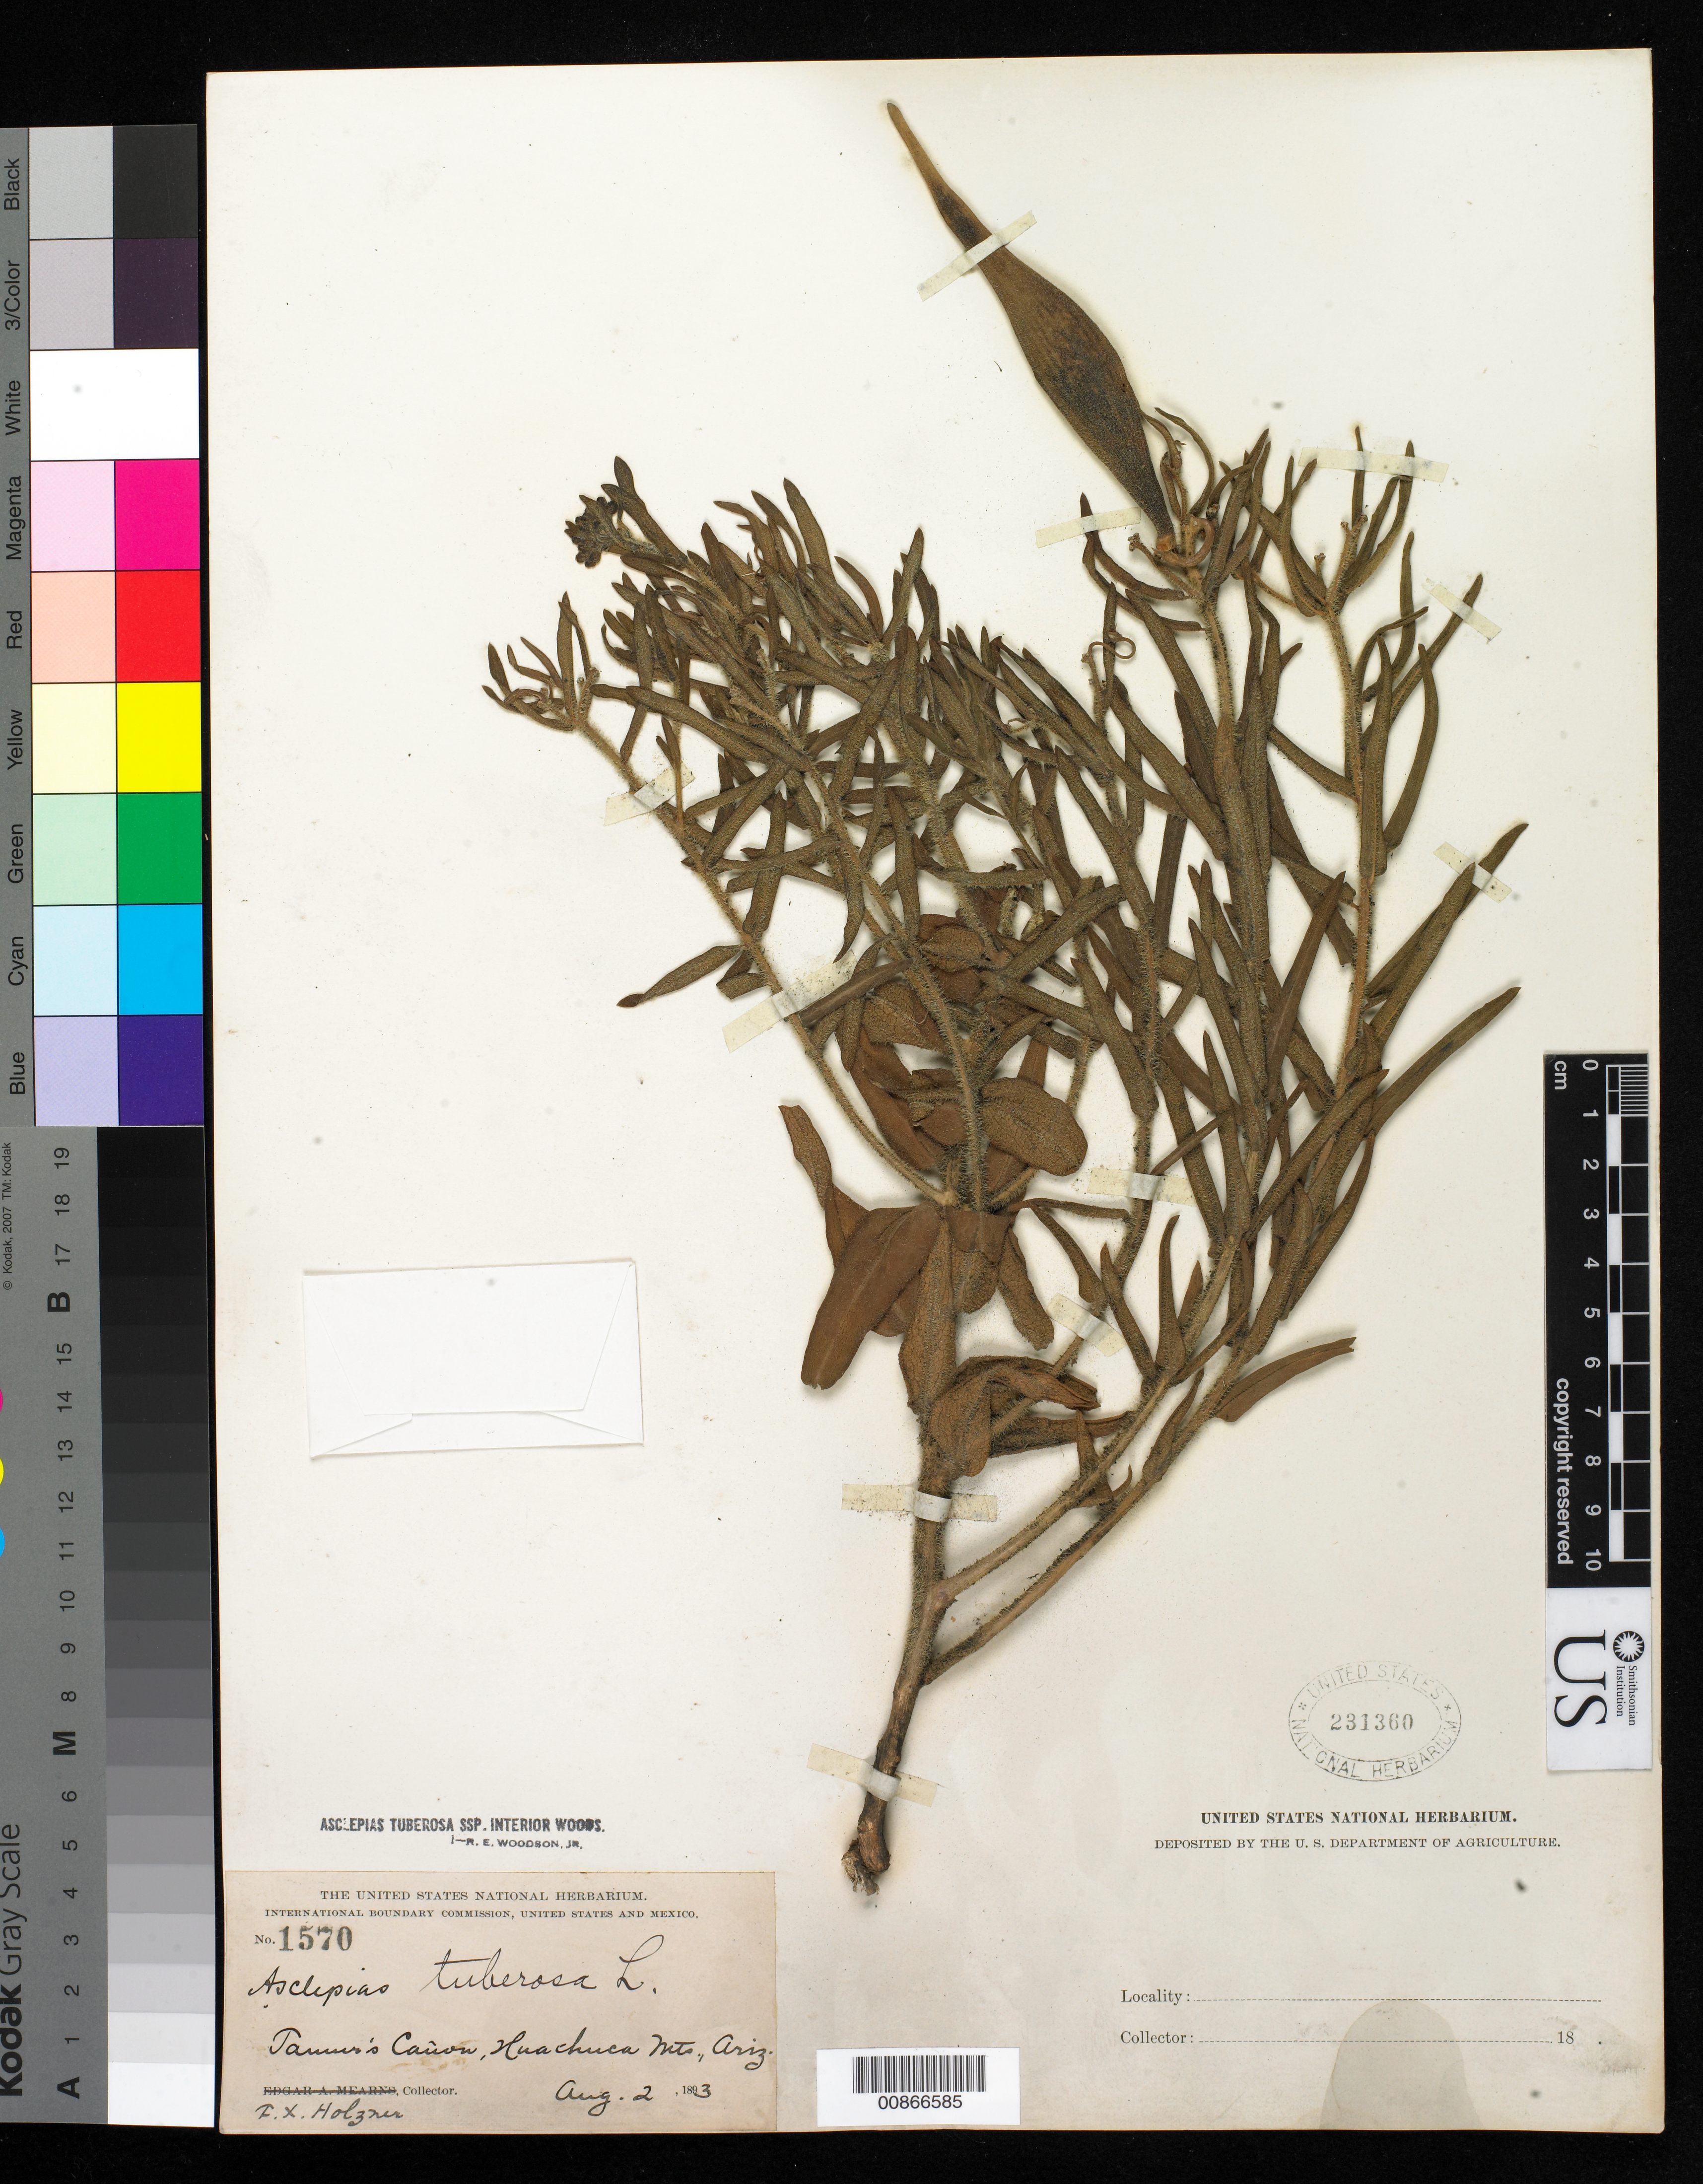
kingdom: Plantae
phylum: Tracheophyta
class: Magnoliopsida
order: Gentianales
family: Apocynaceae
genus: Asclepias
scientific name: Asclepias tuberosa subsp. interior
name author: Woodson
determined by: Woodson, R. E., Jr.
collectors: F. X. Holzner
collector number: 1570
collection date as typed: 02 Aug 1893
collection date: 1893-08-02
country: United States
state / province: Arizona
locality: Tanner's Canyon, Huachuca Mts.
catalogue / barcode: US 231360